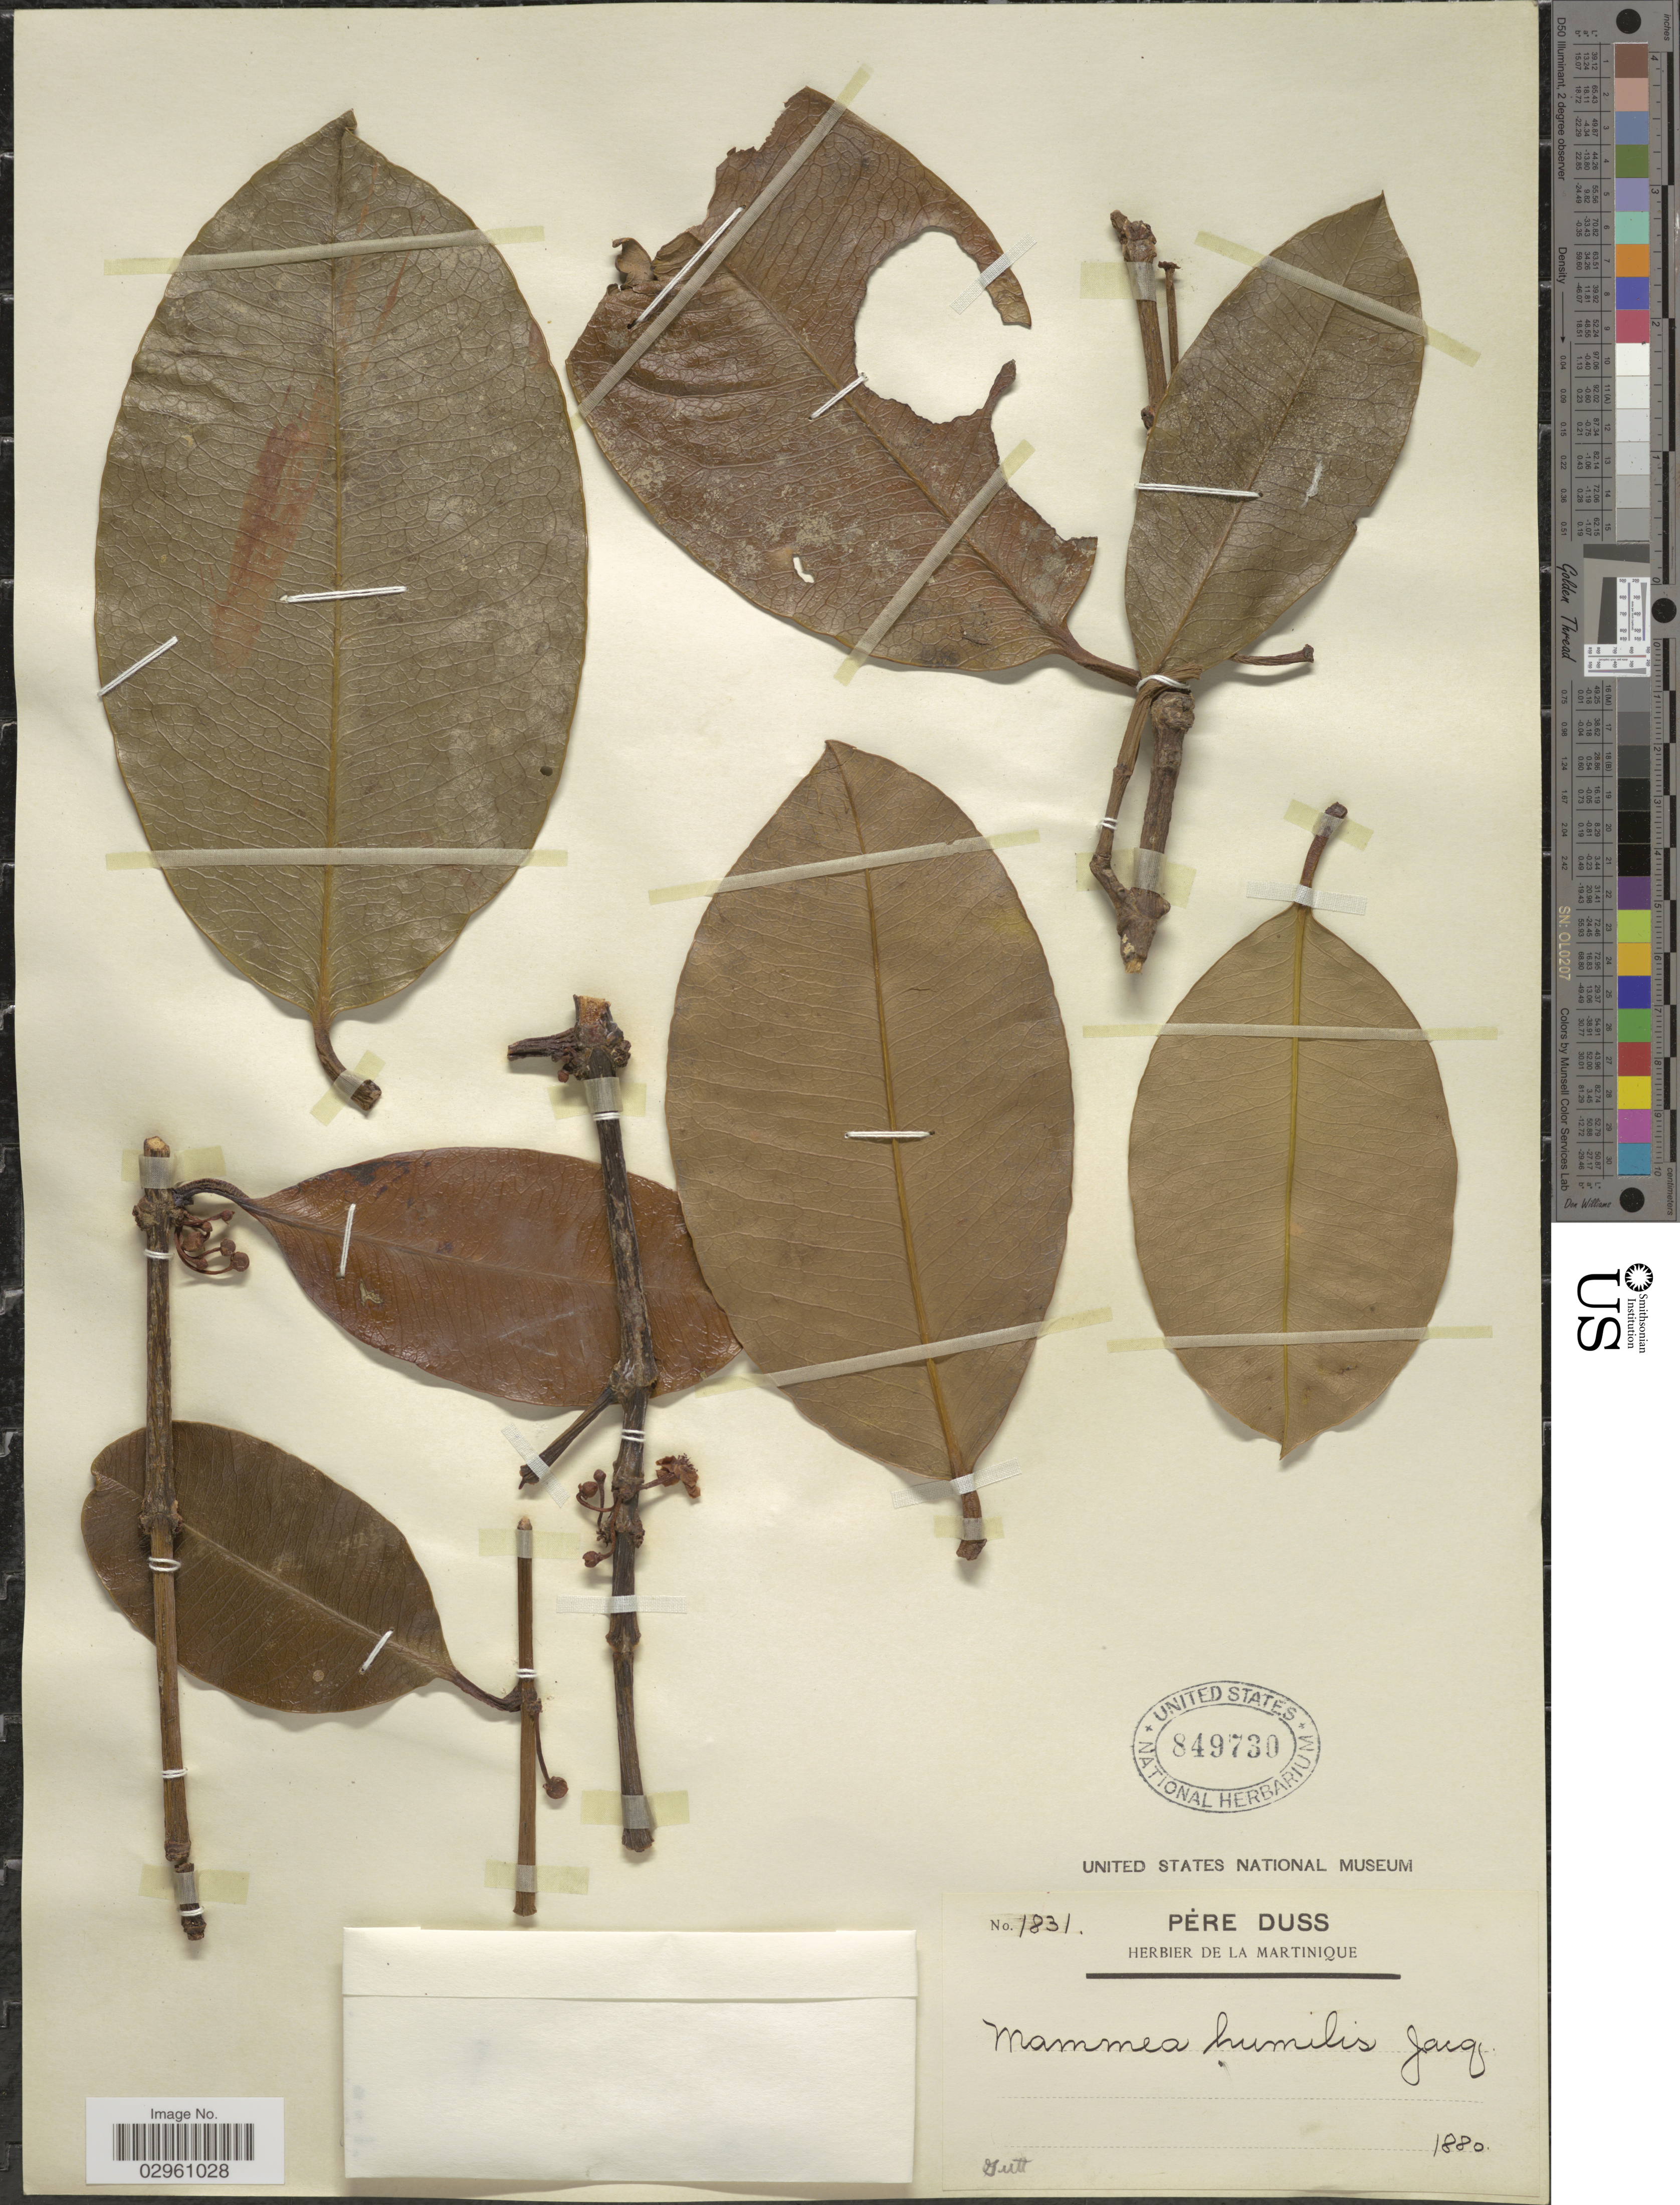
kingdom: Plantae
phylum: Tracheophyta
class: Magnoliopsida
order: Malpighiales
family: Clusiaceae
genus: Garcinia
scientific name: Garcinia humilis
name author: (Vahl) C.D. Adams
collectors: Père Duss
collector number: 1831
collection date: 1880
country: Martinique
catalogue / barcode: US 849730